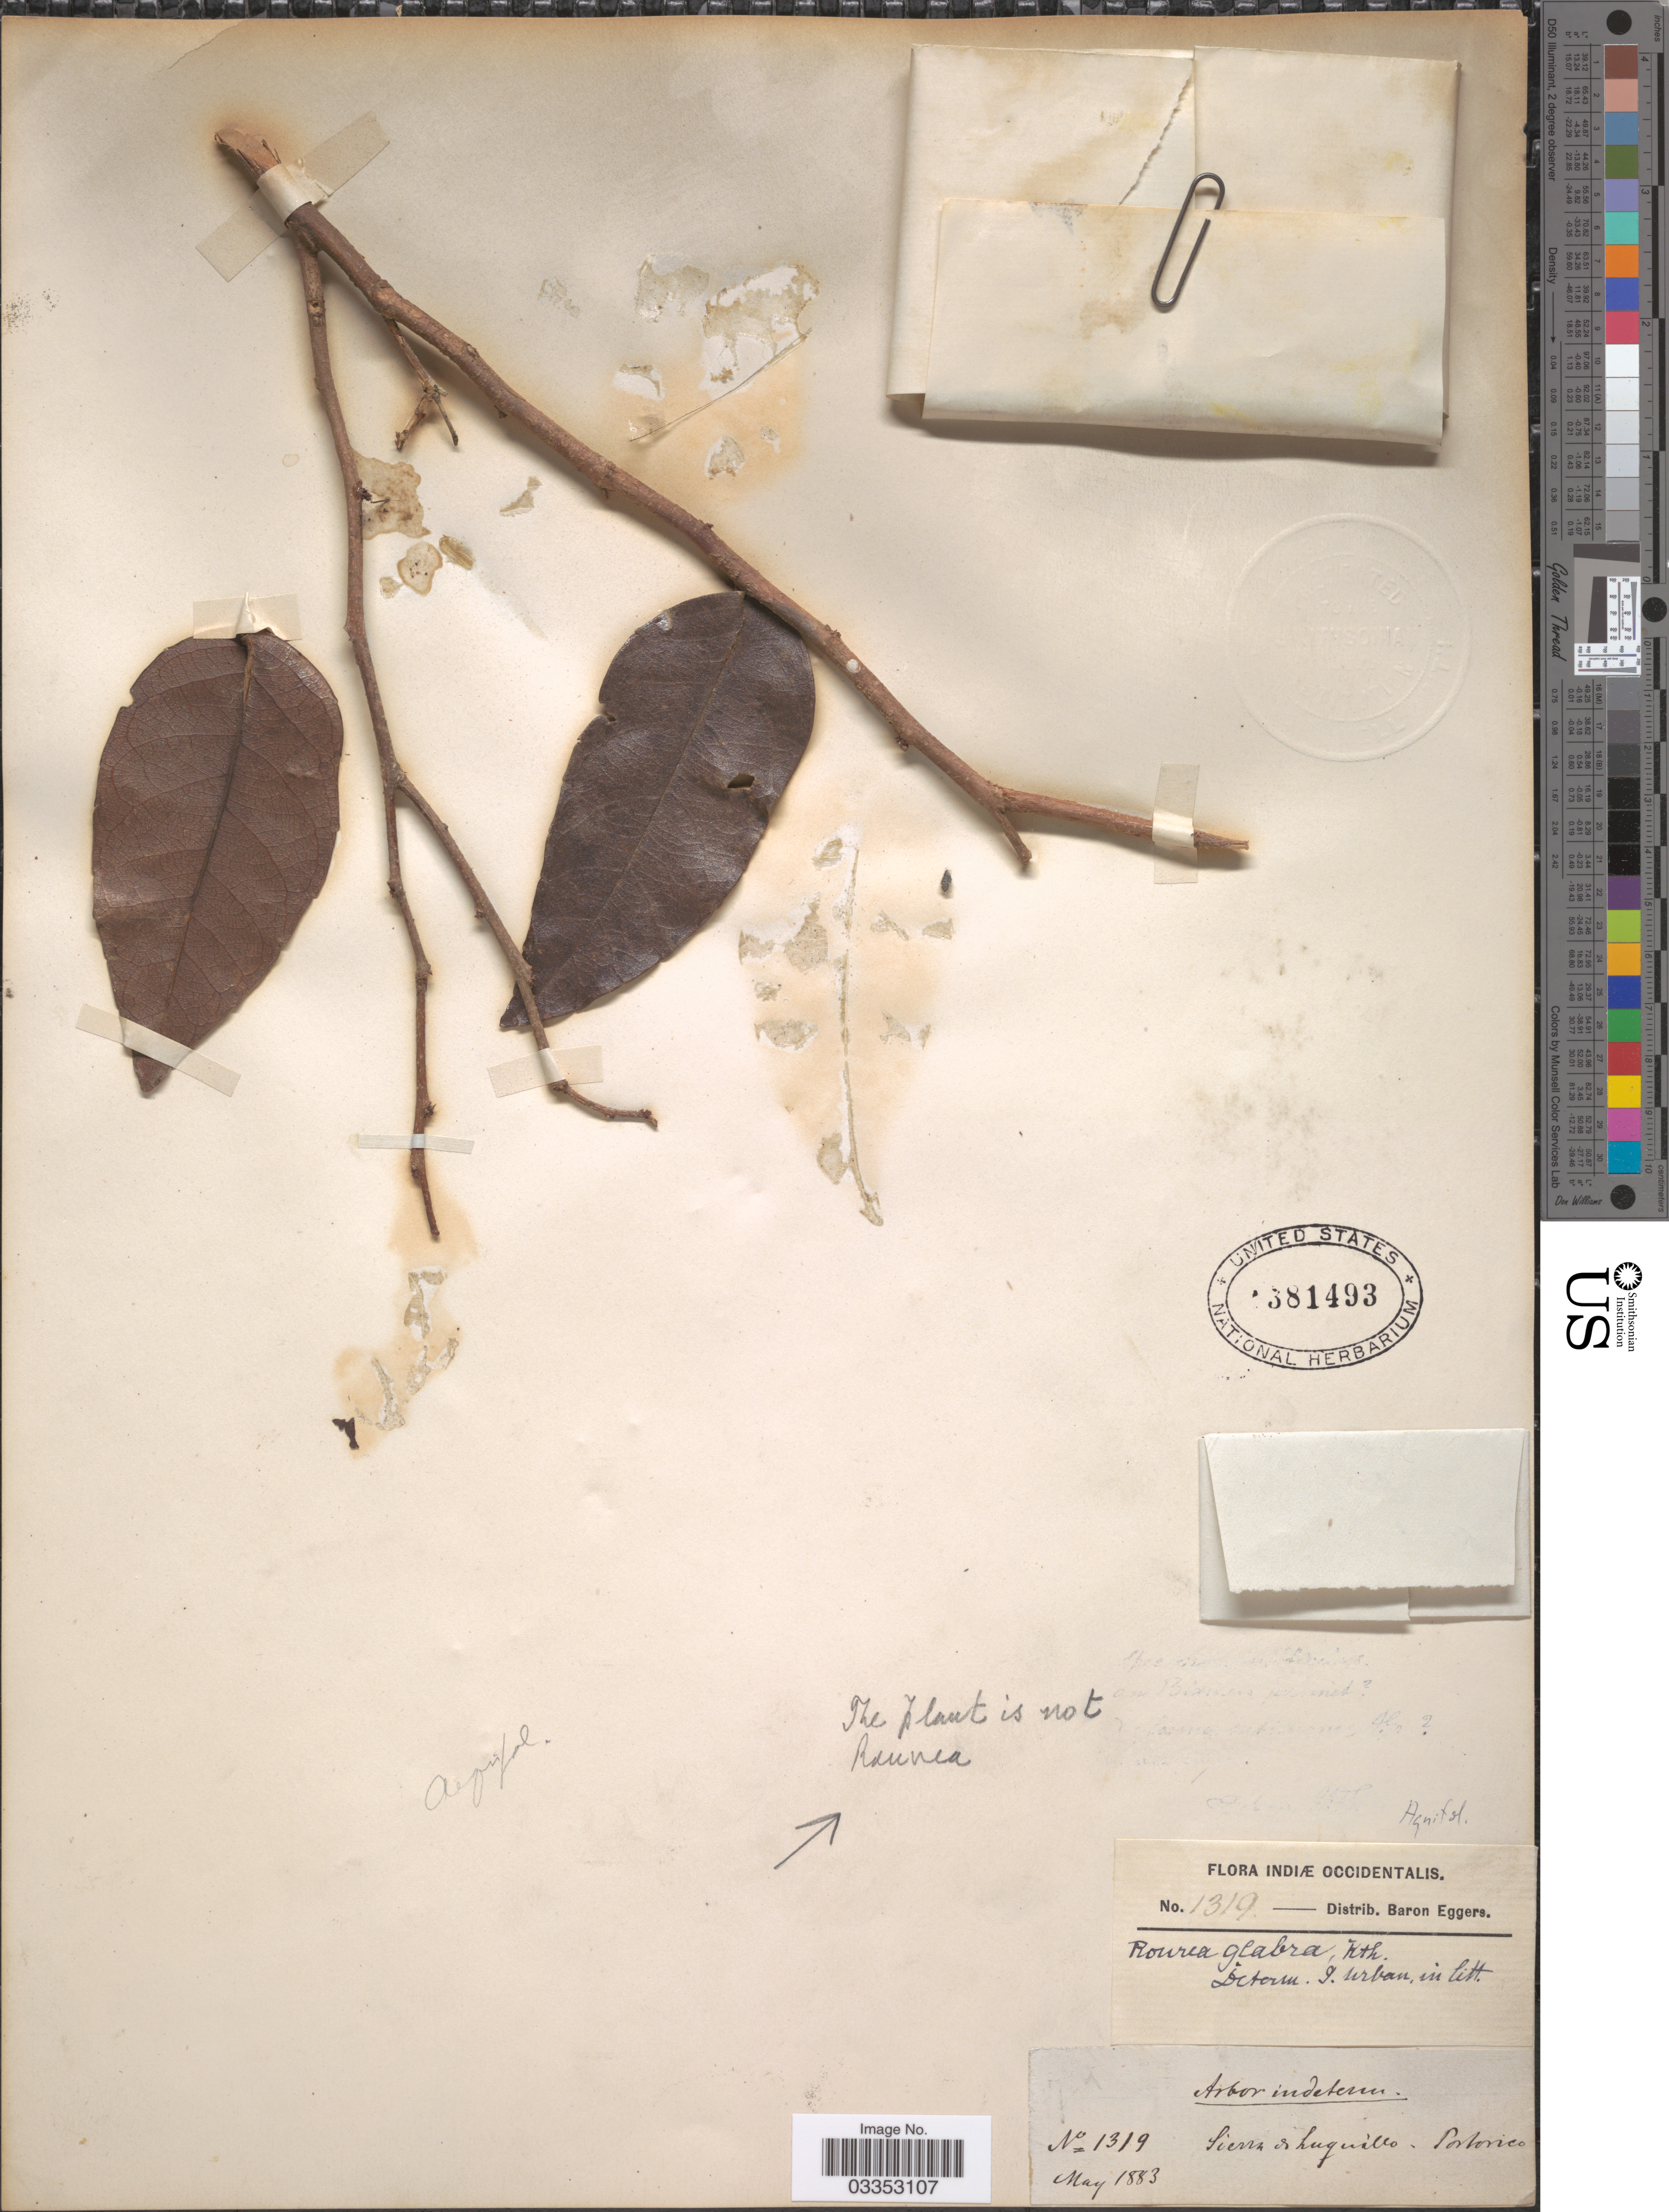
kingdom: Plantae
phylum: Tracheophyta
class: Magnoliopsida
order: Aquifoliales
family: Aquifoliaceae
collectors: B. Eggers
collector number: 1319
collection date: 1883-05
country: Puerto Rico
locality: Indiæ Occidentalis. Sierra & Luquillo Portorico.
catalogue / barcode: US 381493